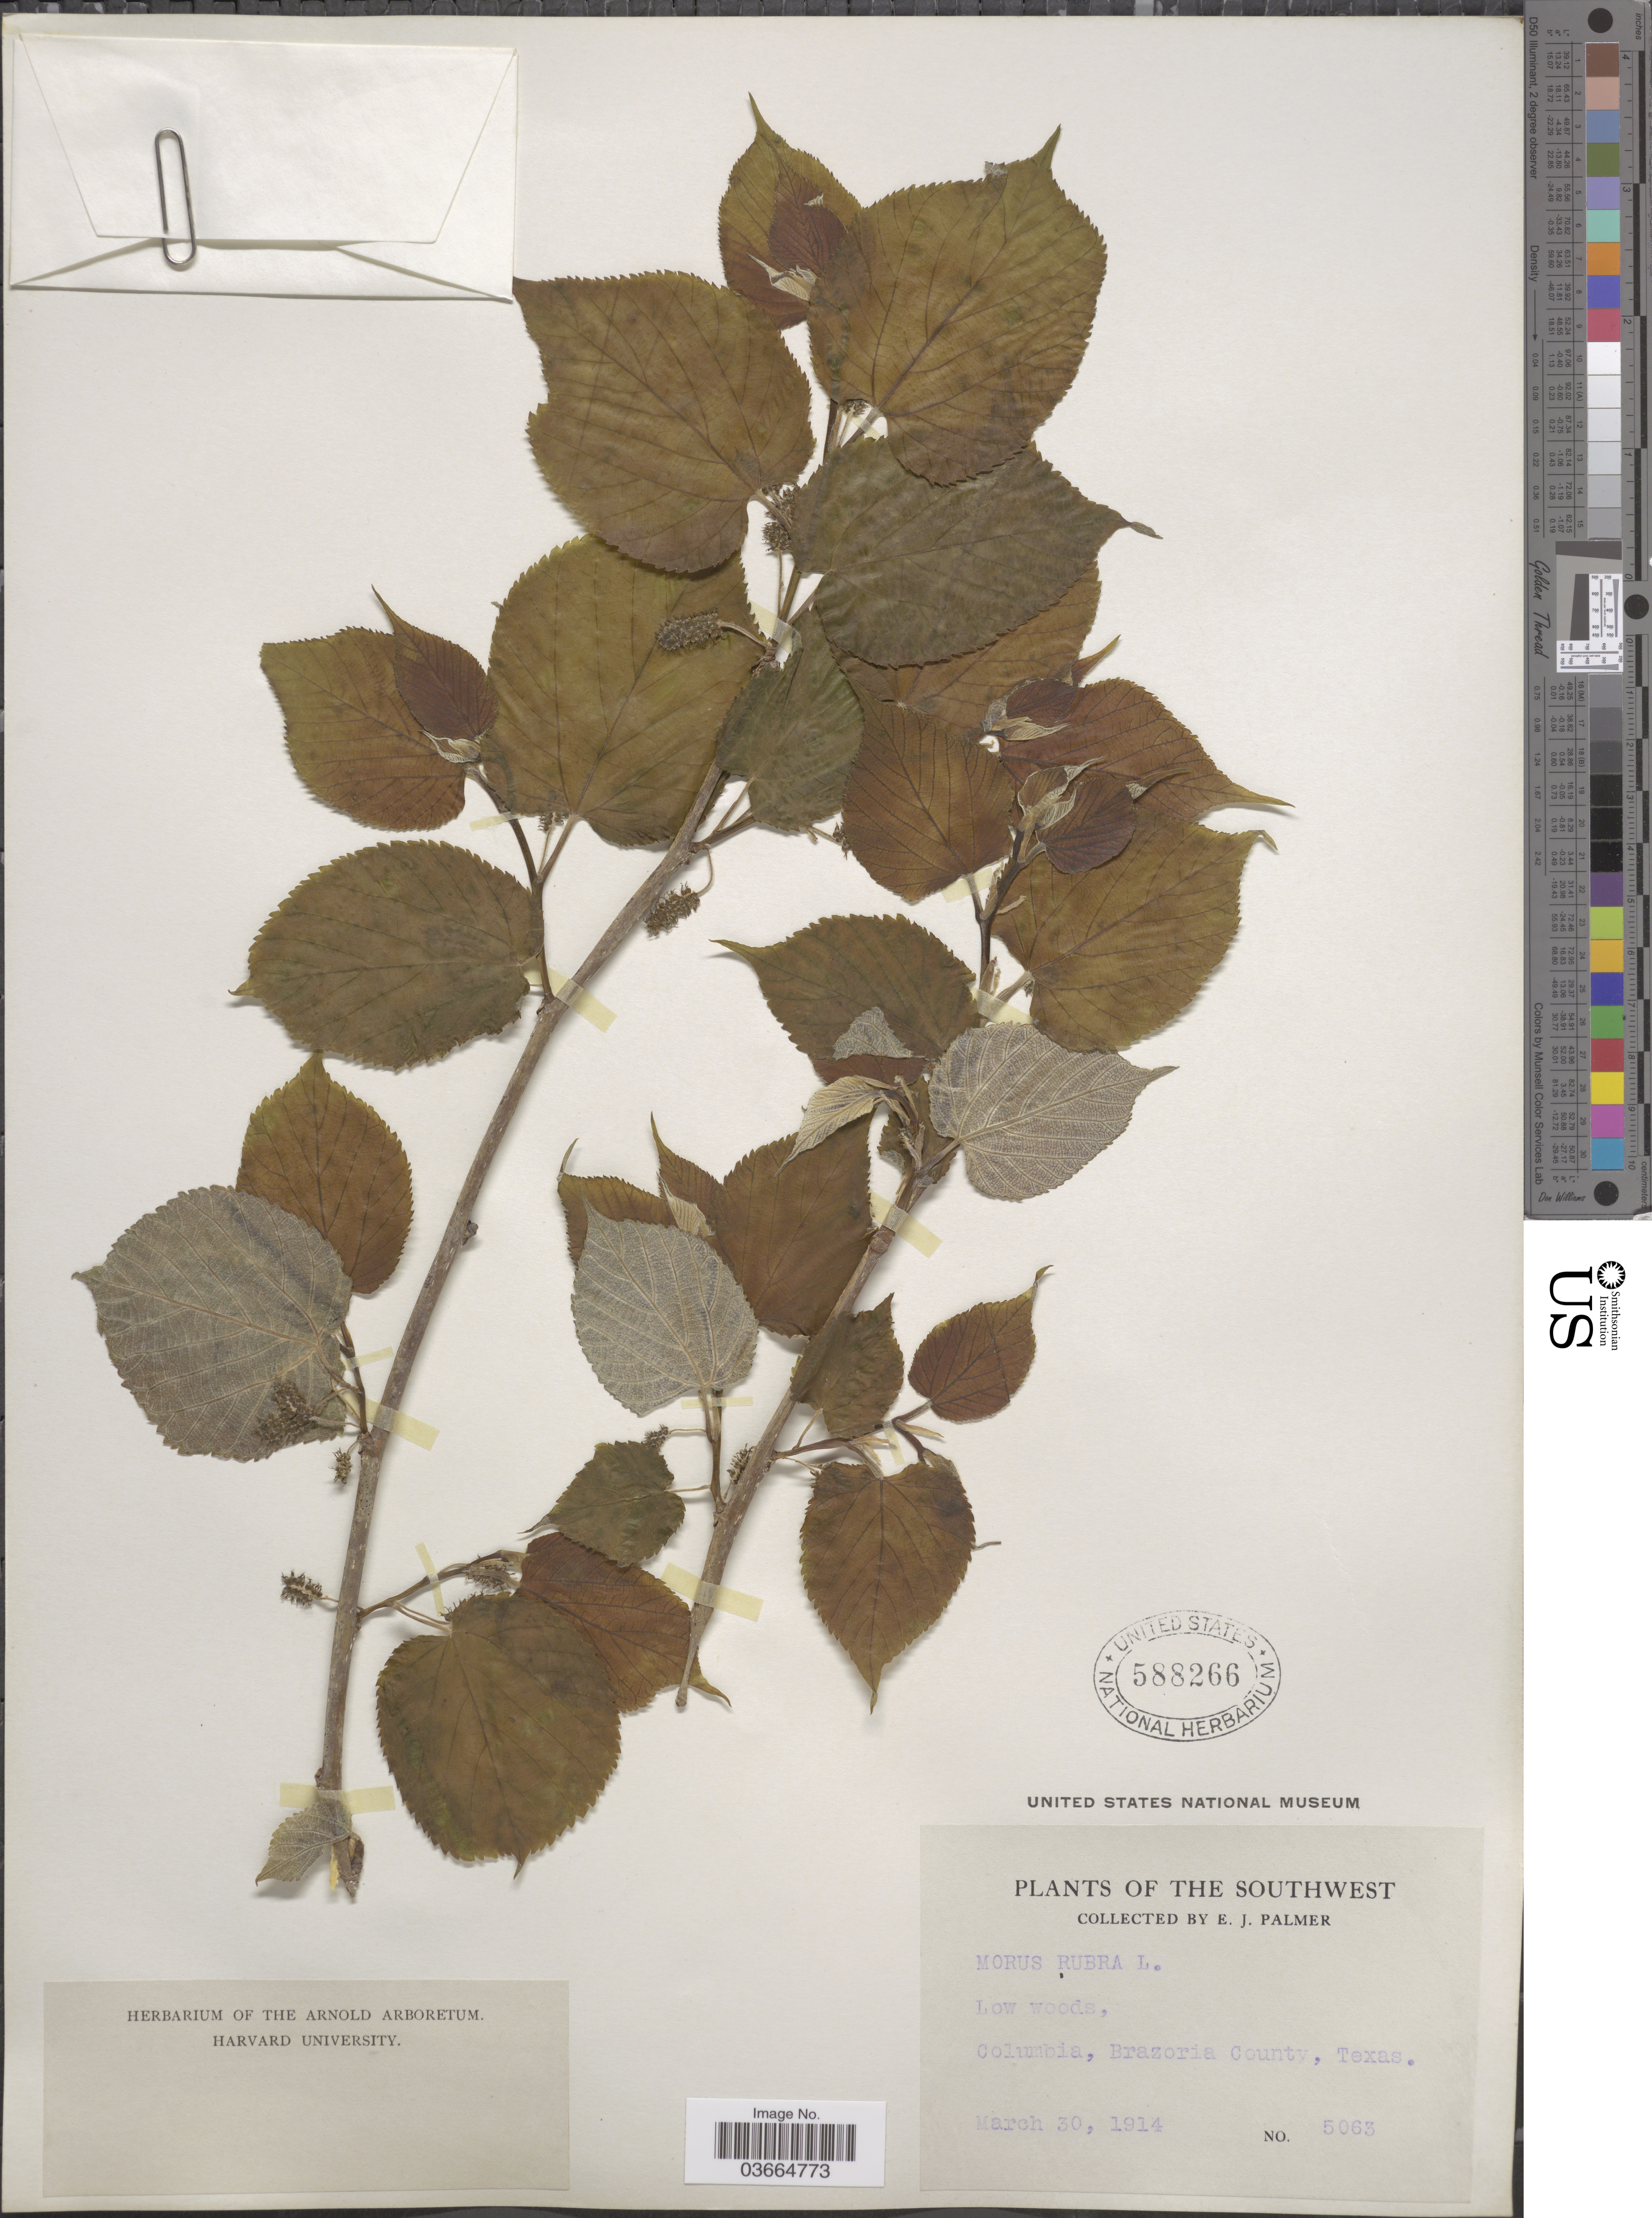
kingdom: Plantae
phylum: Tracheophyta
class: Magnoliopsida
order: Rosales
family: Moraceae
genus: Morus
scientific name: Morus rubra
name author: L.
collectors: E. J. Palmer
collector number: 5063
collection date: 1914-03-30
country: United States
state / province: Texas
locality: Southwest. Columbia, Brazoria County.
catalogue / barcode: US 588266